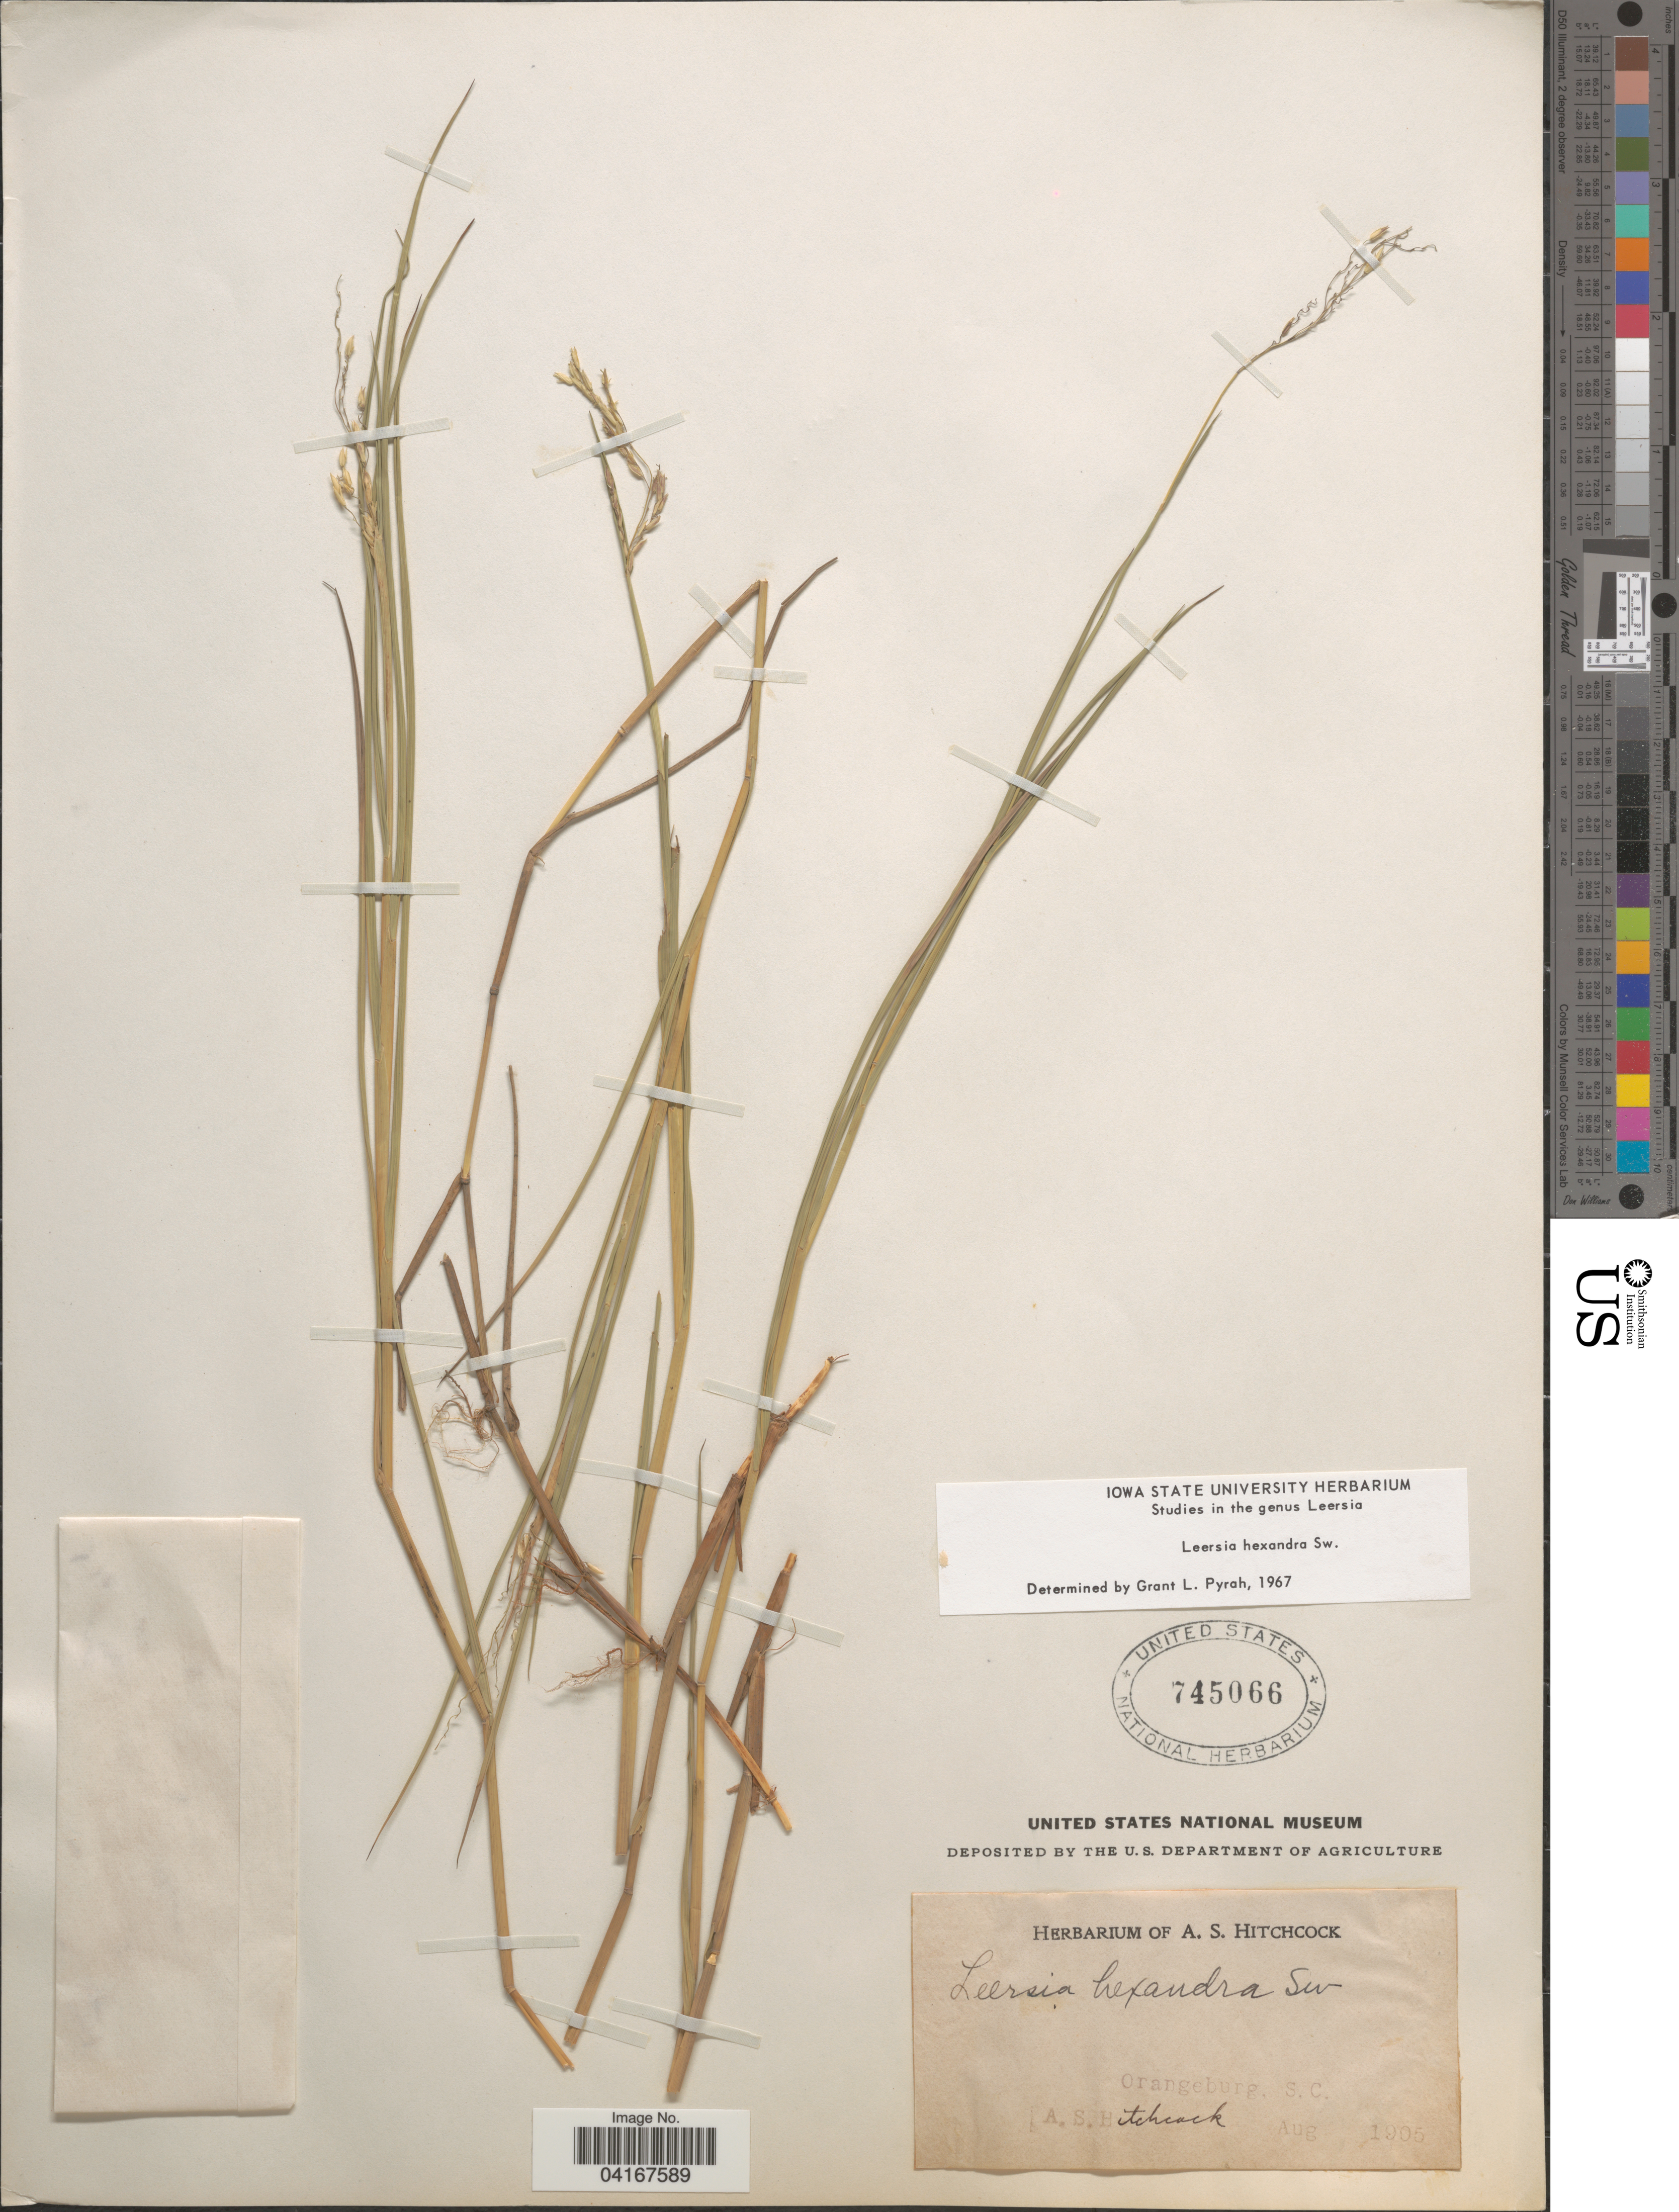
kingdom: Plantae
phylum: Tracheophyta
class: Liliopsida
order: Poales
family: Poaceae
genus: Leersia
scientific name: Leersia hexandra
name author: Sw.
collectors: A. S. Hitchcock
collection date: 1905-08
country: United States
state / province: South Carolina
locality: Orangeburg.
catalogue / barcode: US 745066